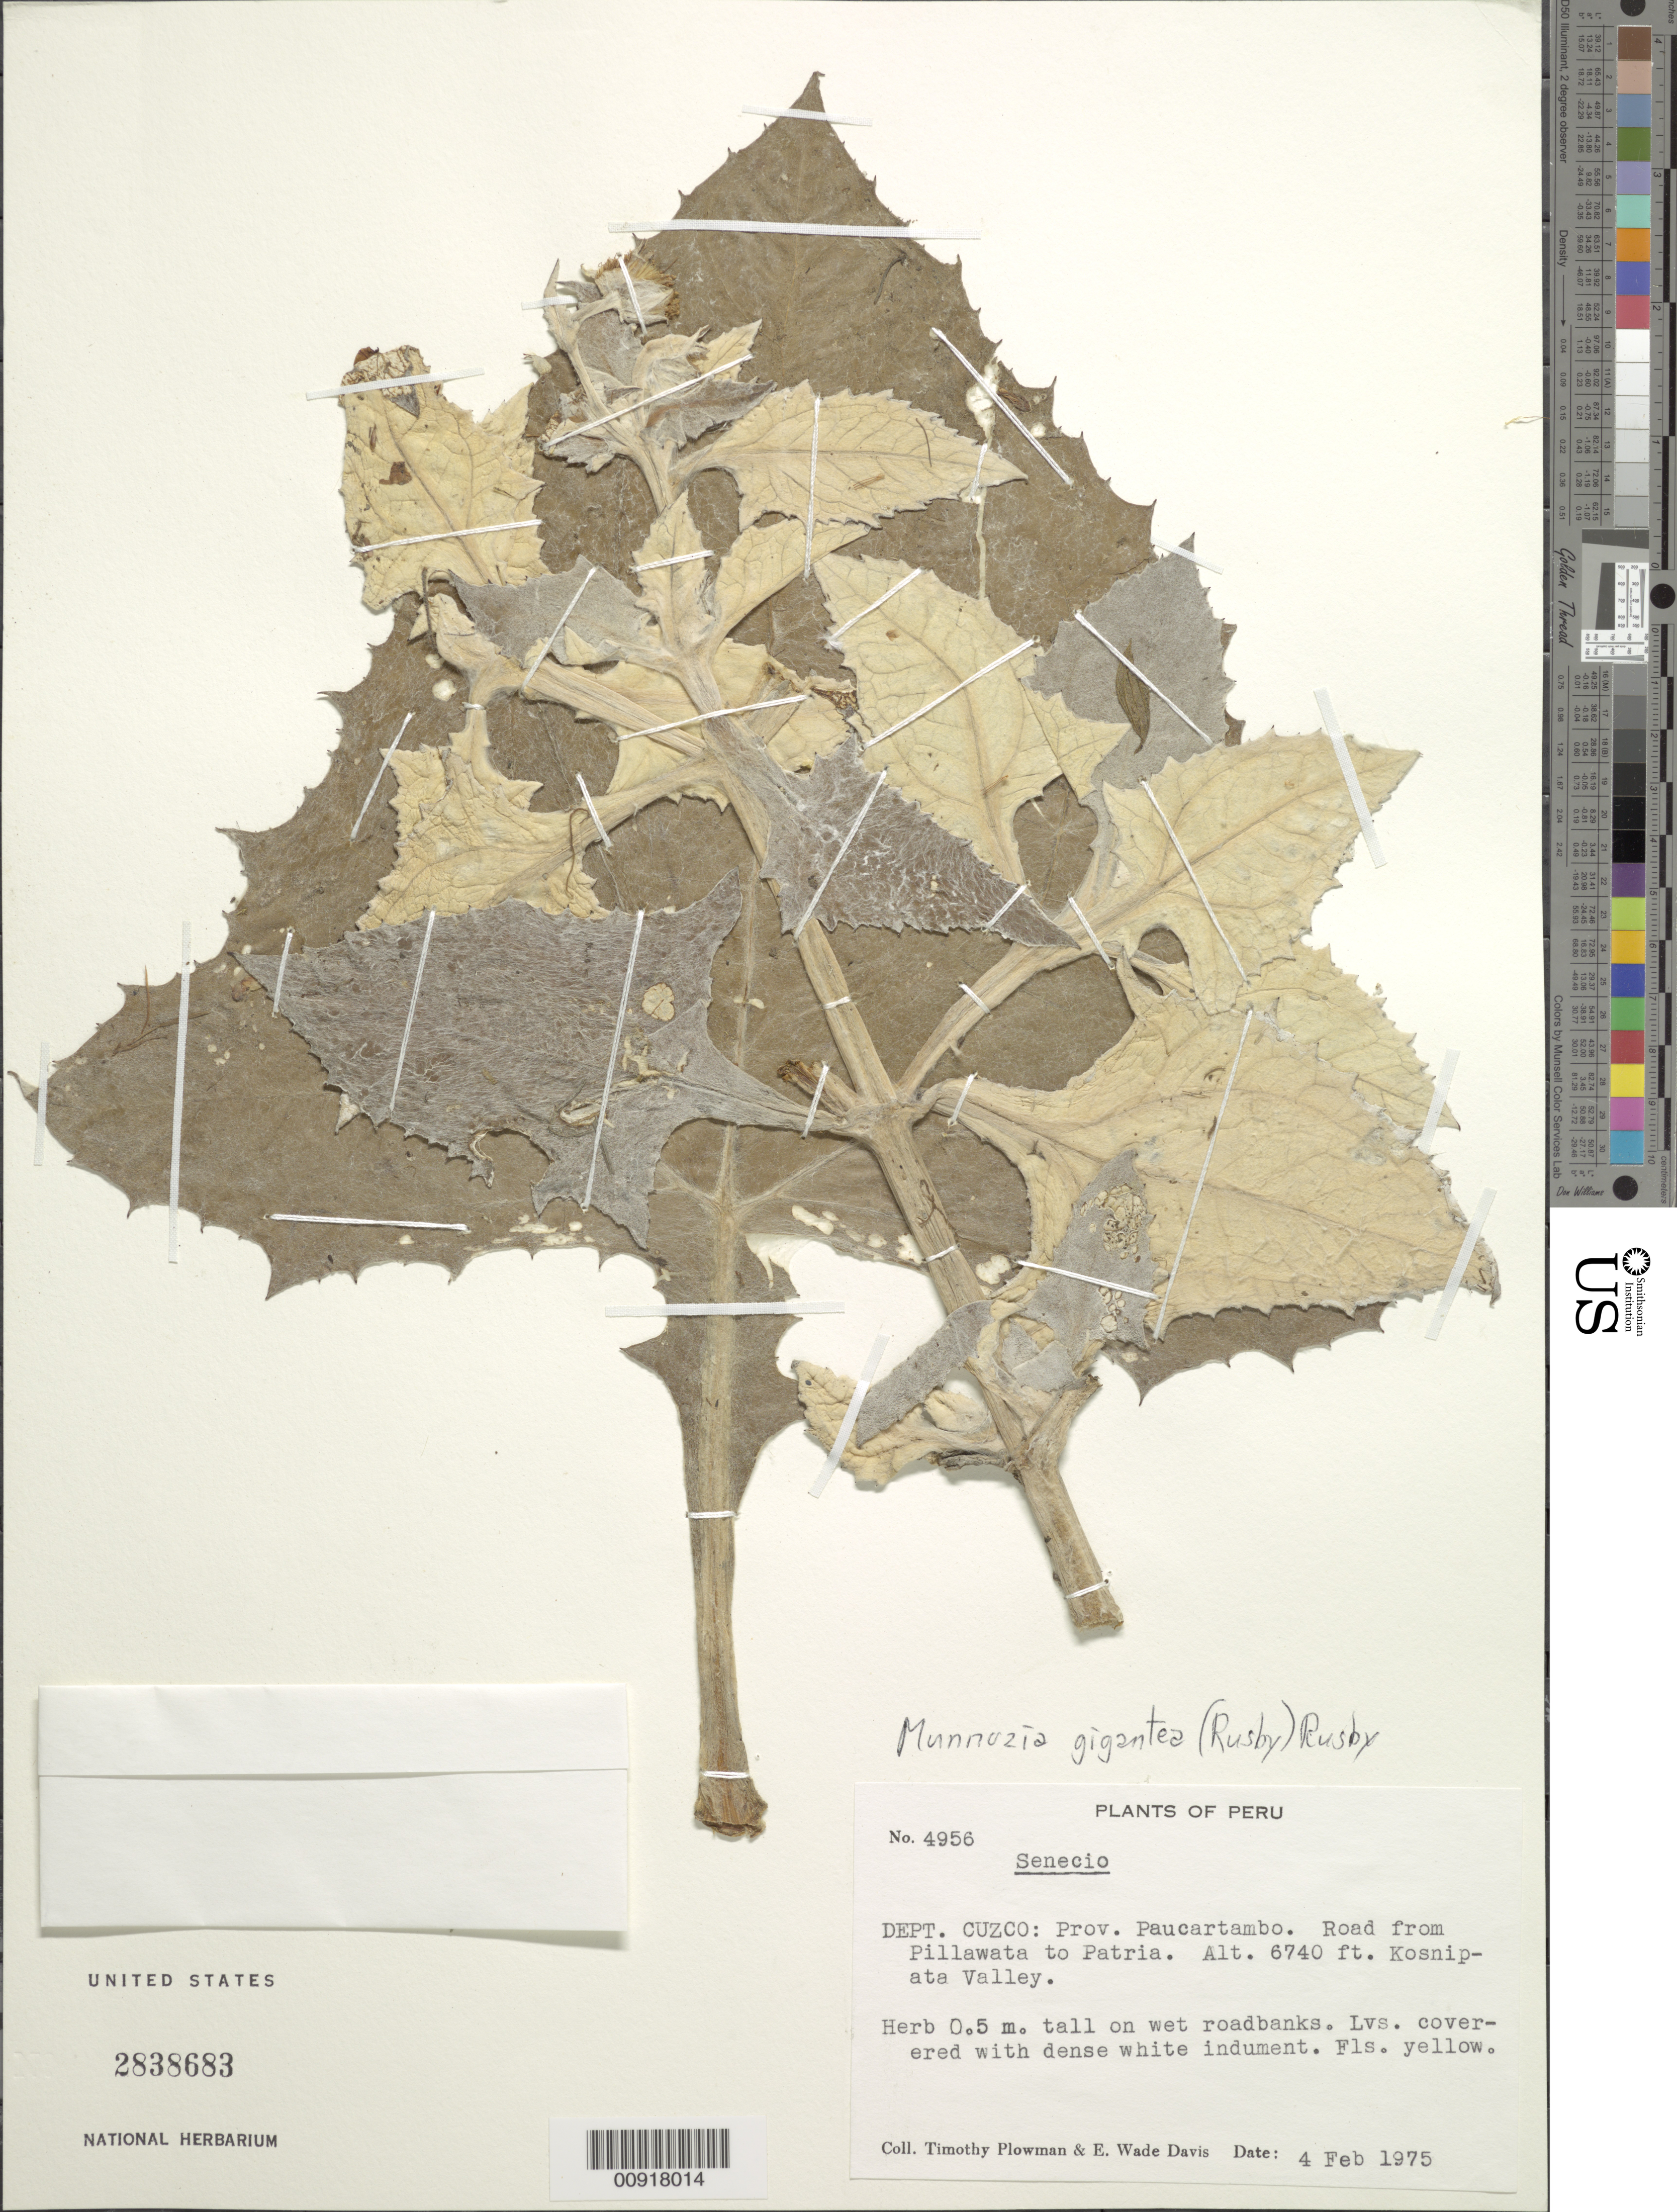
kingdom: Plantae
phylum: Tracheophyta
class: Magnoliopsida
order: Asterales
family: Asteraceae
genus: Munnozia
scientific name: Munnozia gigantea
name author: (Rusby) Rusby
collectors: T. Plowman & E. W. Davis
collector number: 4956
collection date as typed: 4 February 1975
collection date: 1975-02-04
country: Peru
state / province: Cusco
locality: Prov. Paucartambo, Dpto. Cuzco, road from Pillawata to Patria, Kosnipata valley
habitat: Wet roadbanks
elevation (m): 2054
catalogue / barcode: US 2838683